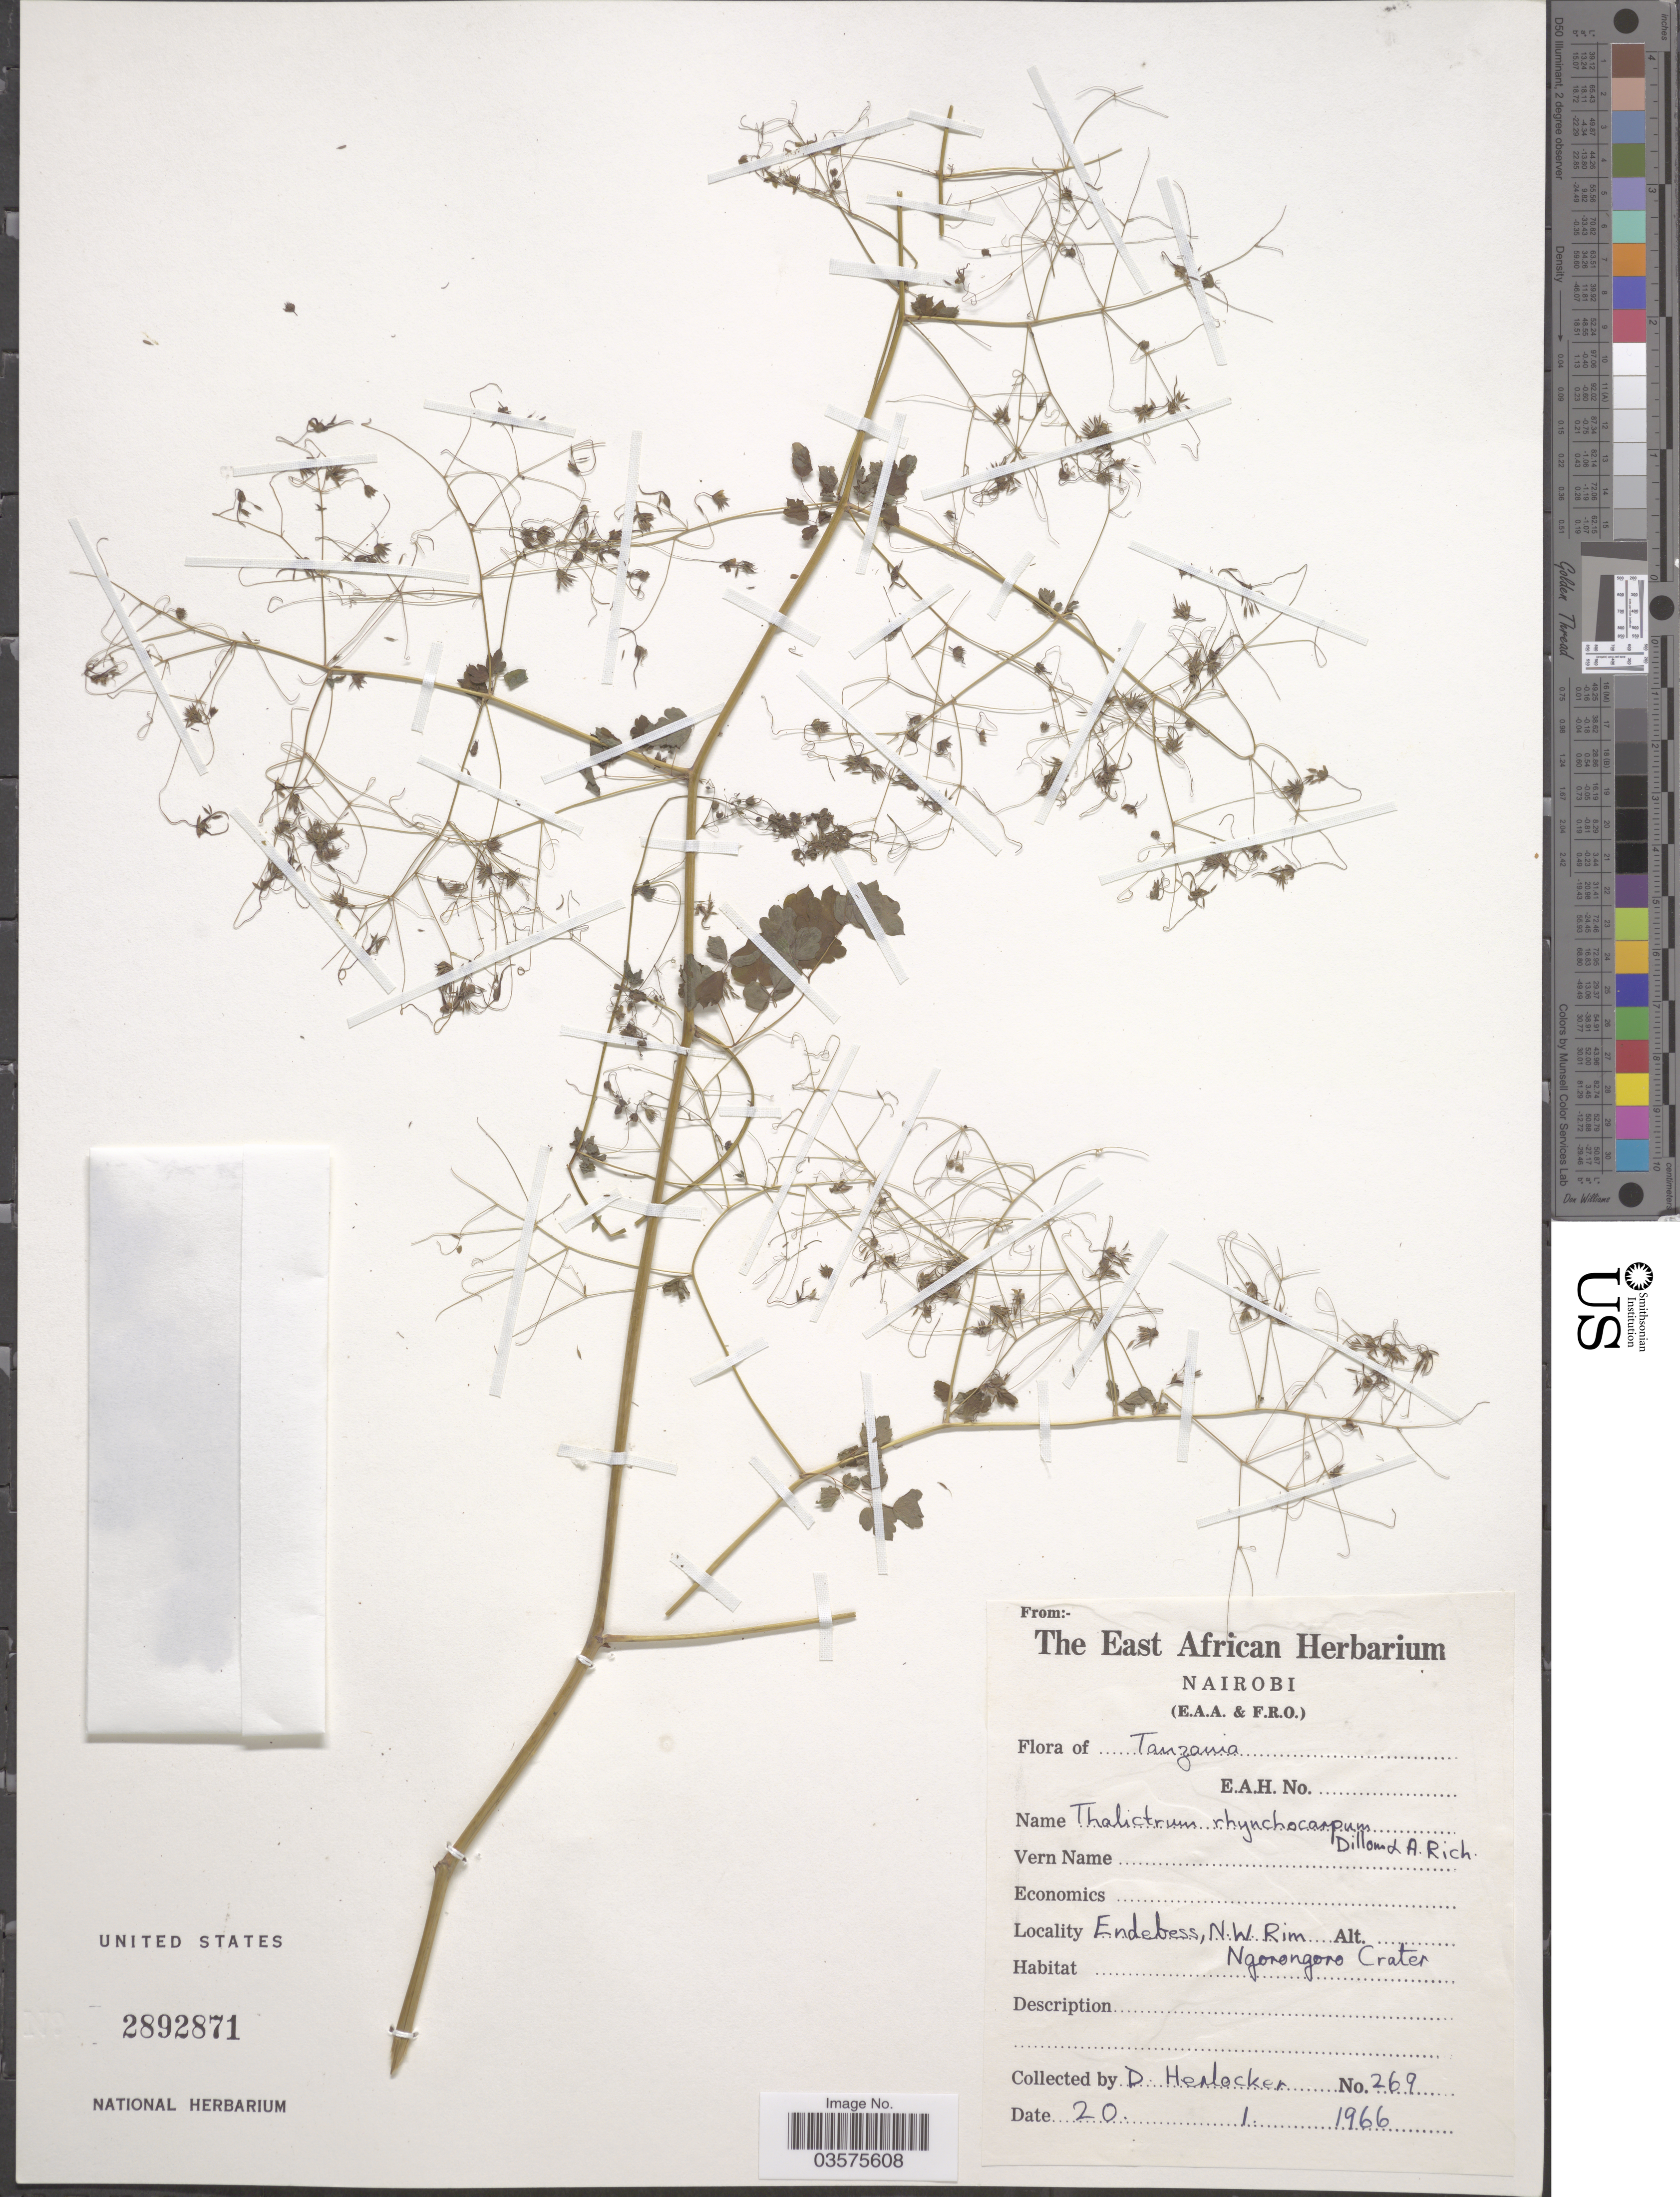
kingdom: Plantae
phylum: Tracheophyta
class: Magnoliopsida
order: Ranunculales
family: Ranunculaceae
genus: Thalictrum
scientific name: Thalictrum rhynchocarpum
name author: Quart.-Dill. & A. Rich.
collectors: D. Herlocker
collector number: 269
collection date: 1966-01-20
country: Tanzania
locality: Endebess, N.W. Rim. Ngorongoro Crater.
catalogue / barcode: US 2892871